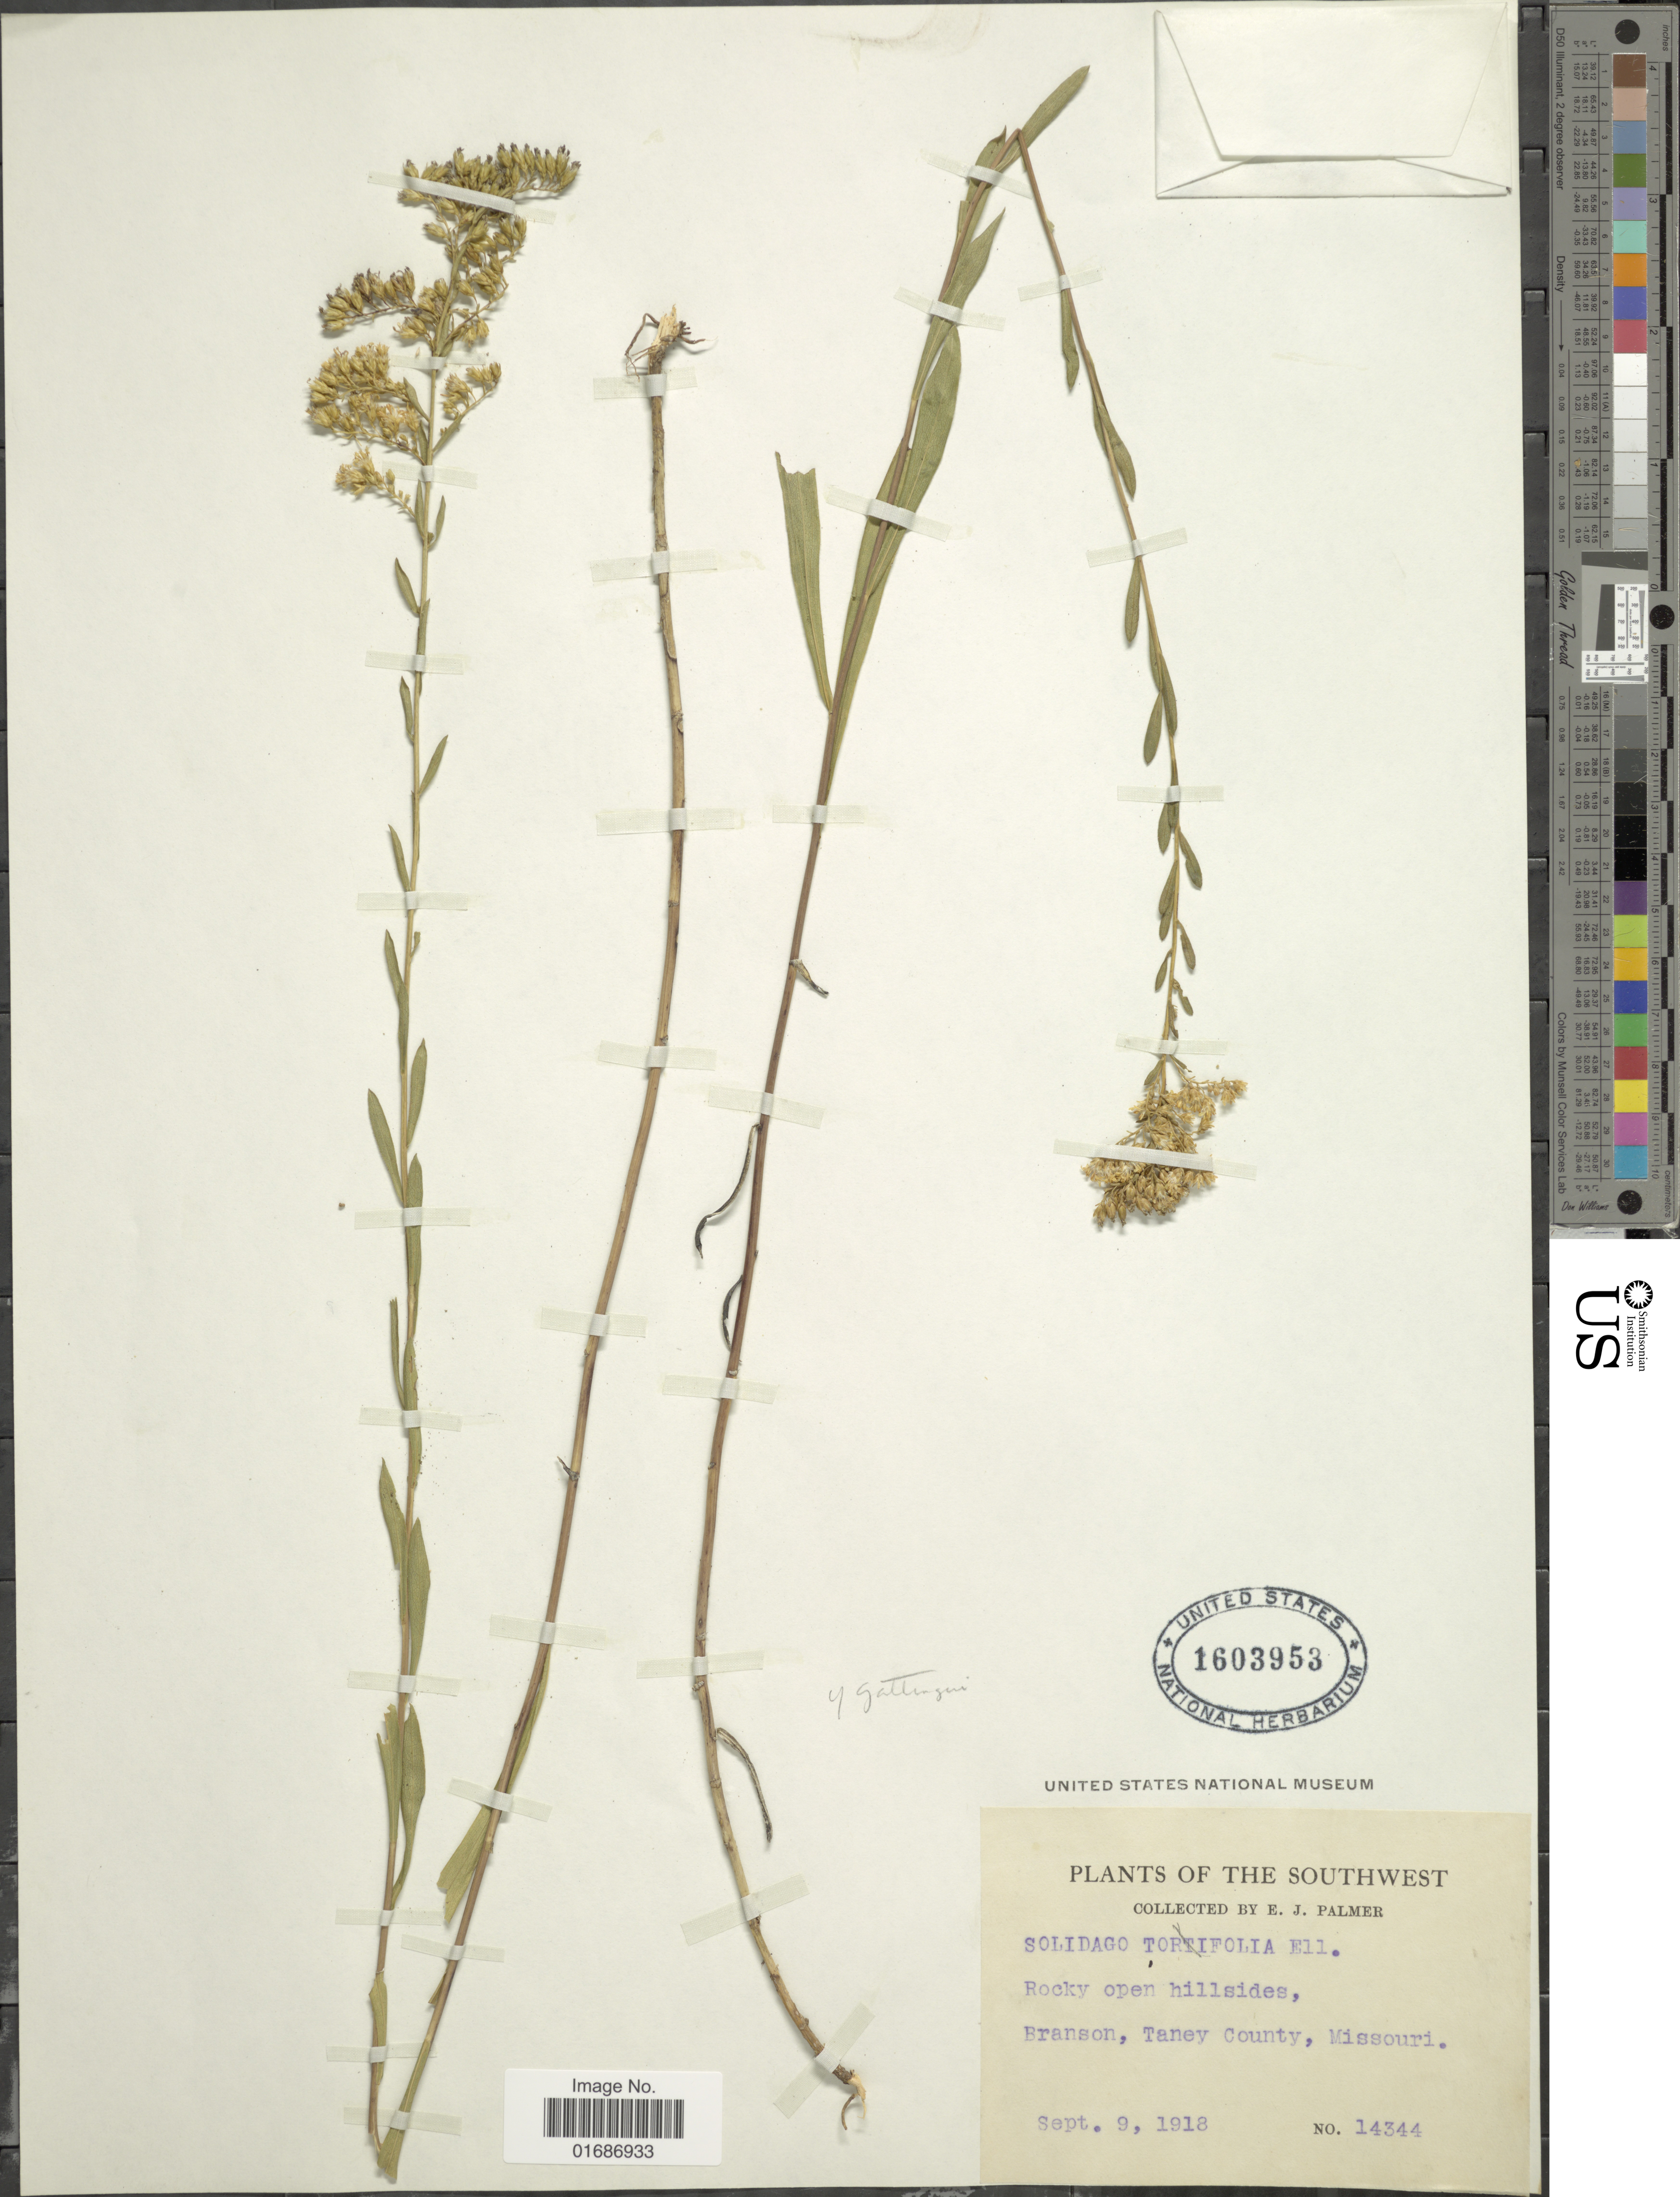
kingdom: Plantae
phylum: Tracheophyta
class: Magnoliopsida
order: Asterales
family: Asteraceae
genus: Solidago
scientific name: Solidago gattingeri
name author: Chapman ex A. Gray & et al. in A. Gray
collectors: E. J. Palmer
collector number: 14344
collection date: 1918-09-09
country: United States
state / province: Missouri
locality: The Southwest, Rocky open hillside, Branson, Taney County, Missouri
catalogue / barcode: US 1603953